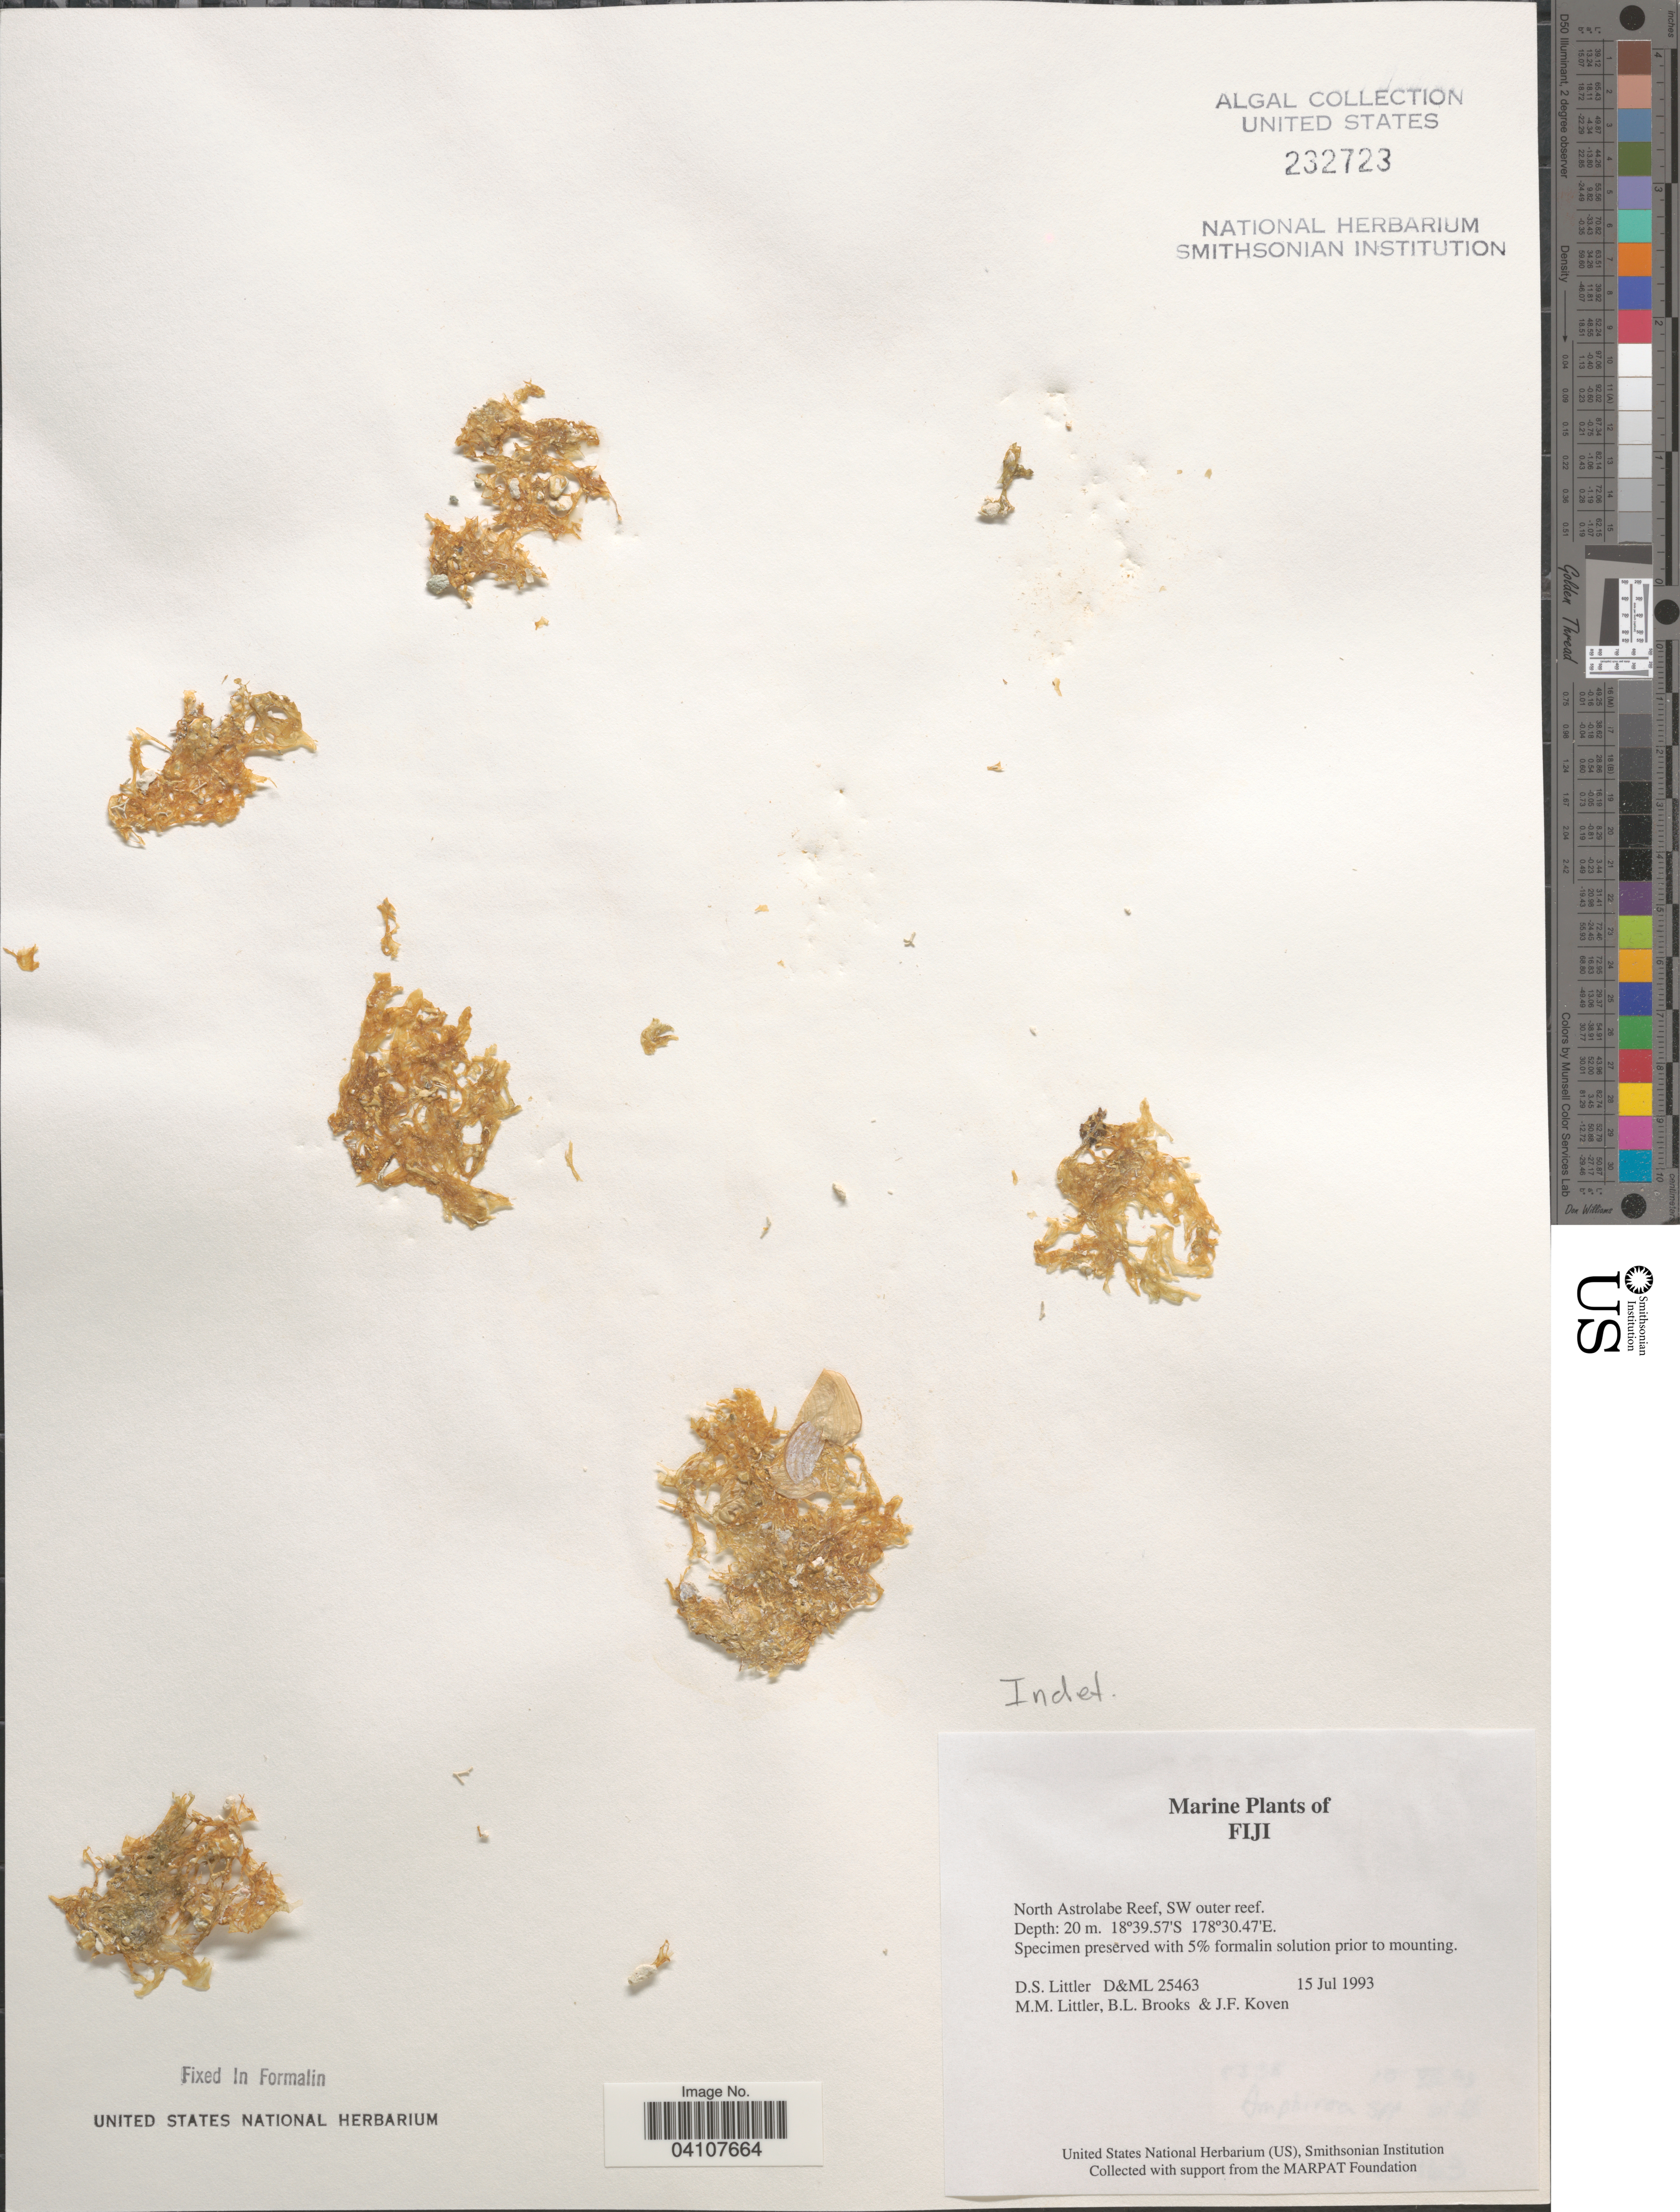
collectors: D. S. Littler, B. Brooks & J. Koven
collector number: D&ML25463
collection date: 1993-07-15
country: Fiji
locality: North Astrolabe Reef, SW outer reef.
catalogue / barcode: US 232723